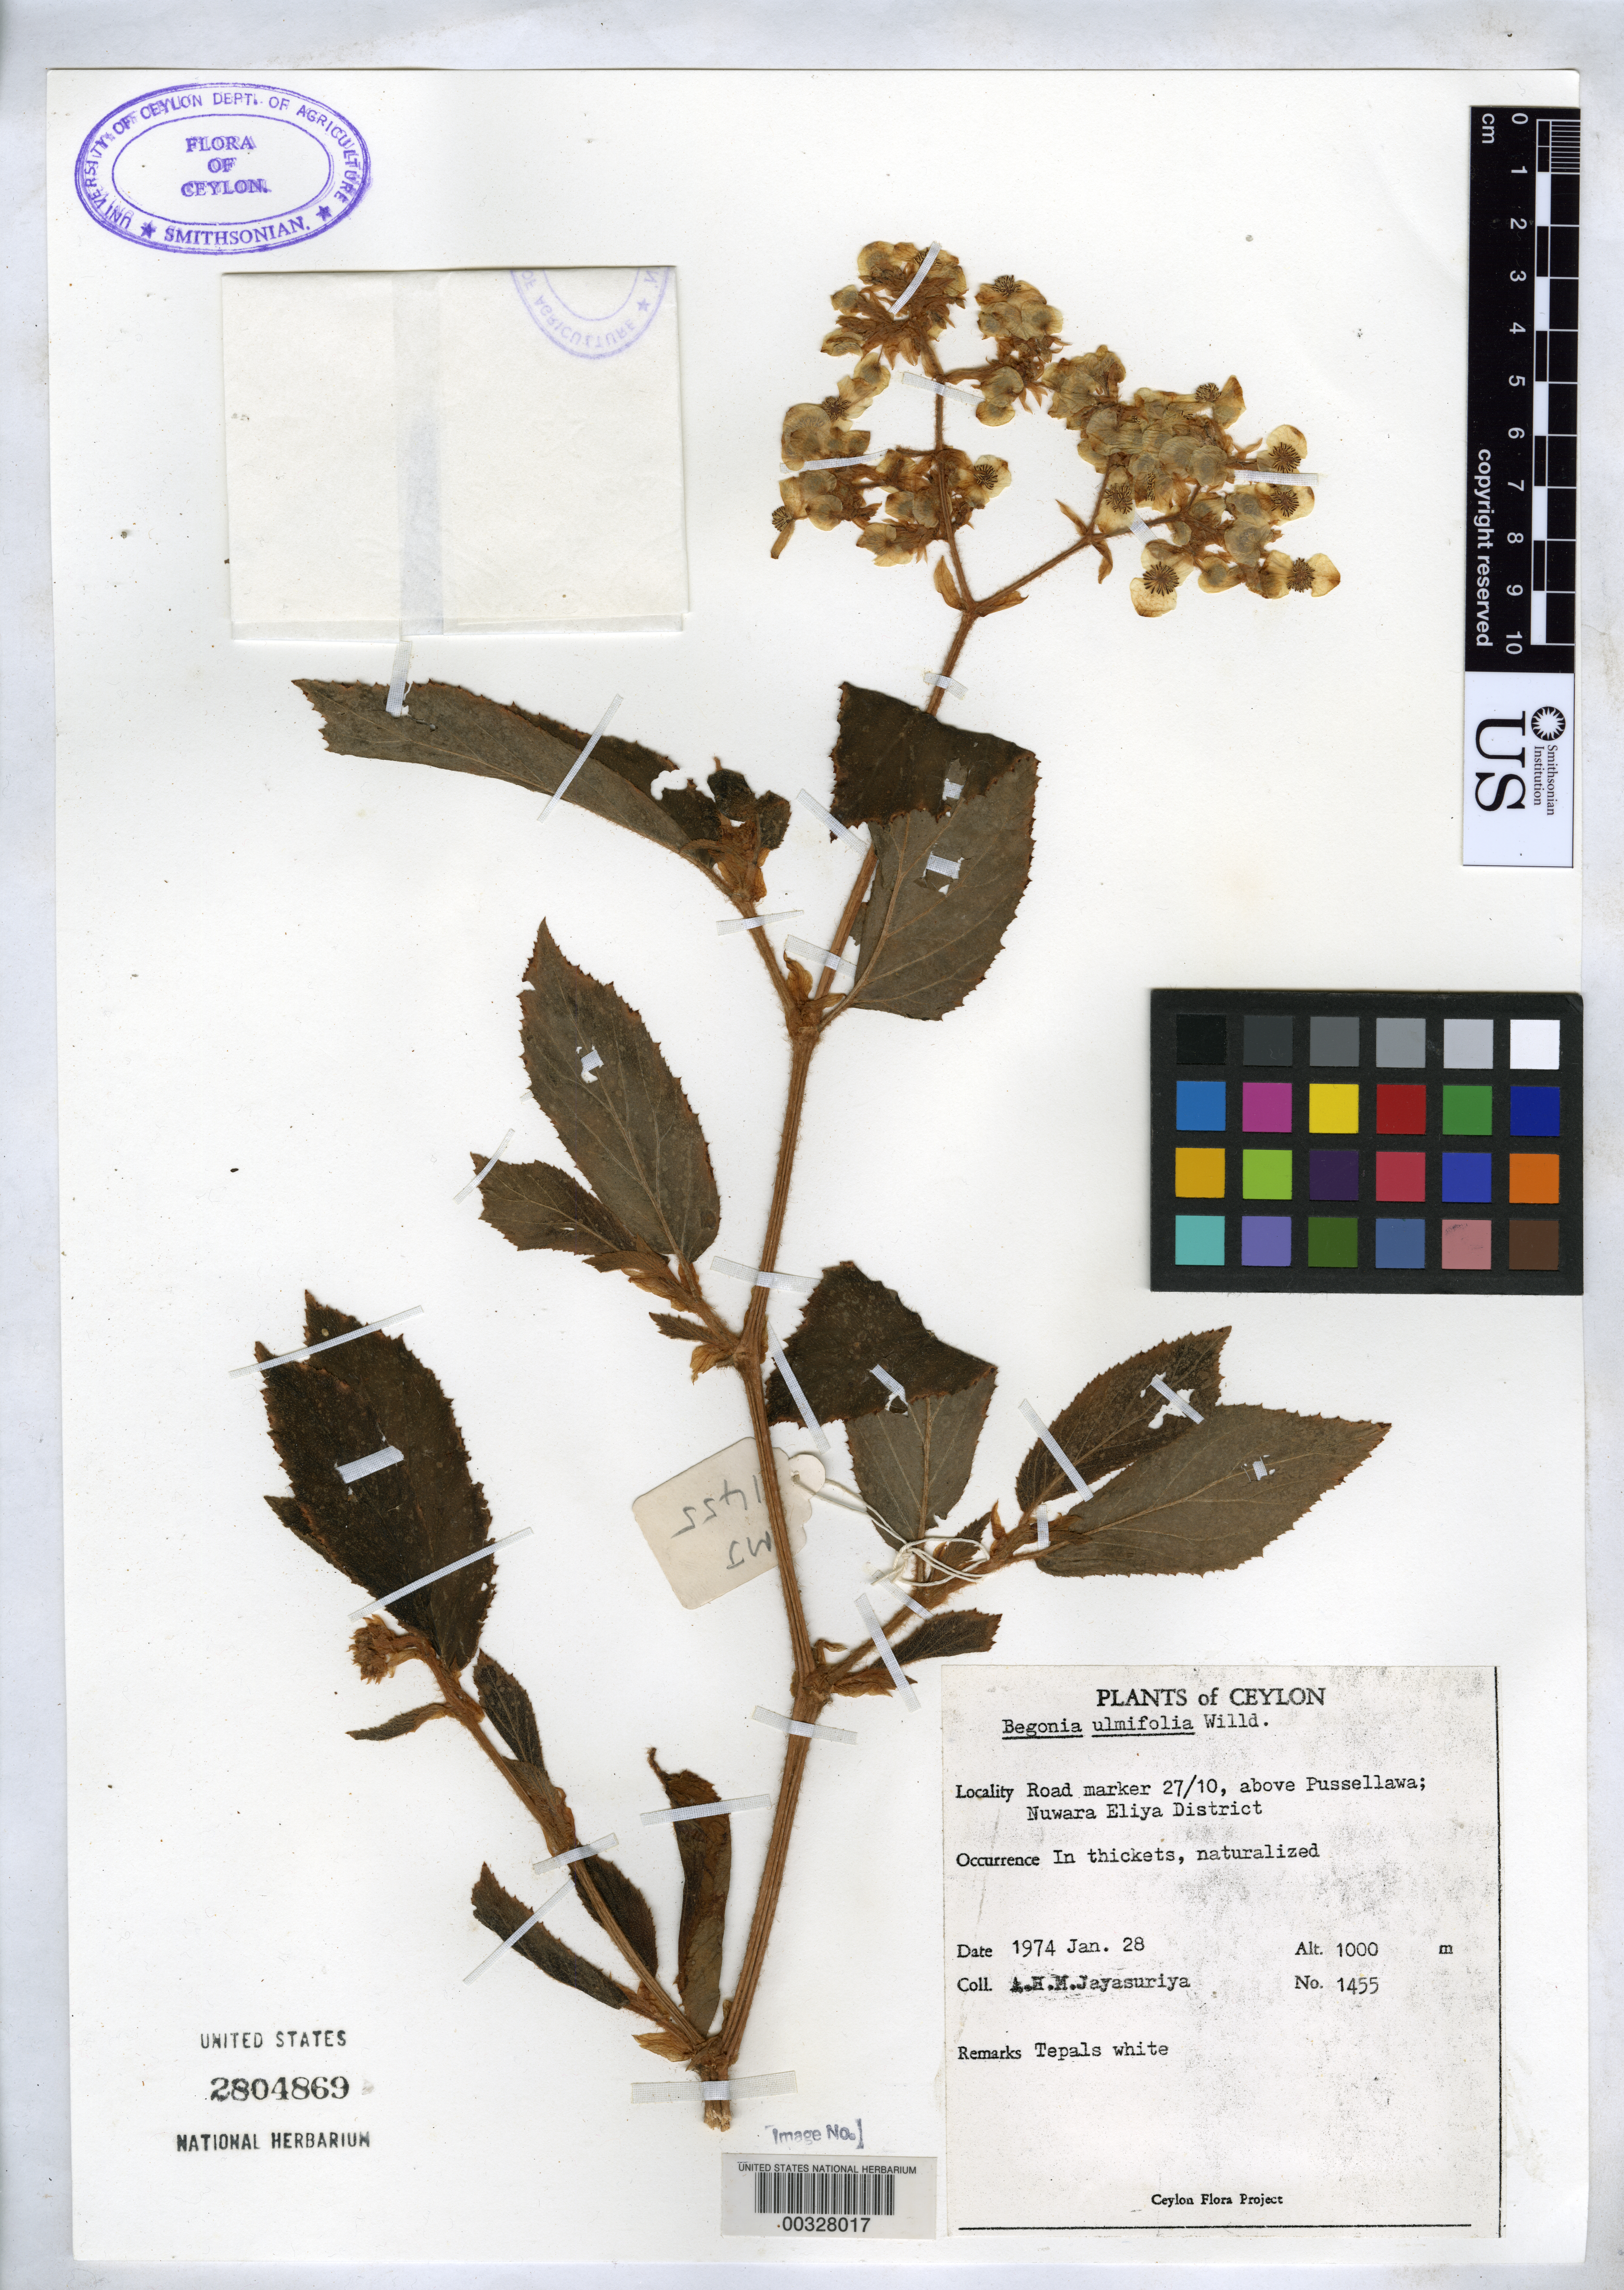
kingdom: Plantae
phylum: Tracheophyta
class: Magnoliopsida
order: Cucurbitales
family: Begoniaceae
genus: Begonia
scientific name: Begonia ulmifolia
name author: Willd.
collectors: A. H. Jayasuriya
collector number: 1455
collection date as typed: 28 Jan 1974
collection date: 1974-01-28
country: Sri Lanka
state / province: Central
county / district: Nuwara Eliya Dist.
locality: Near marker 27/10 above pussellawa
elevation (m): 1000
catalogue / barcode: US 2804869